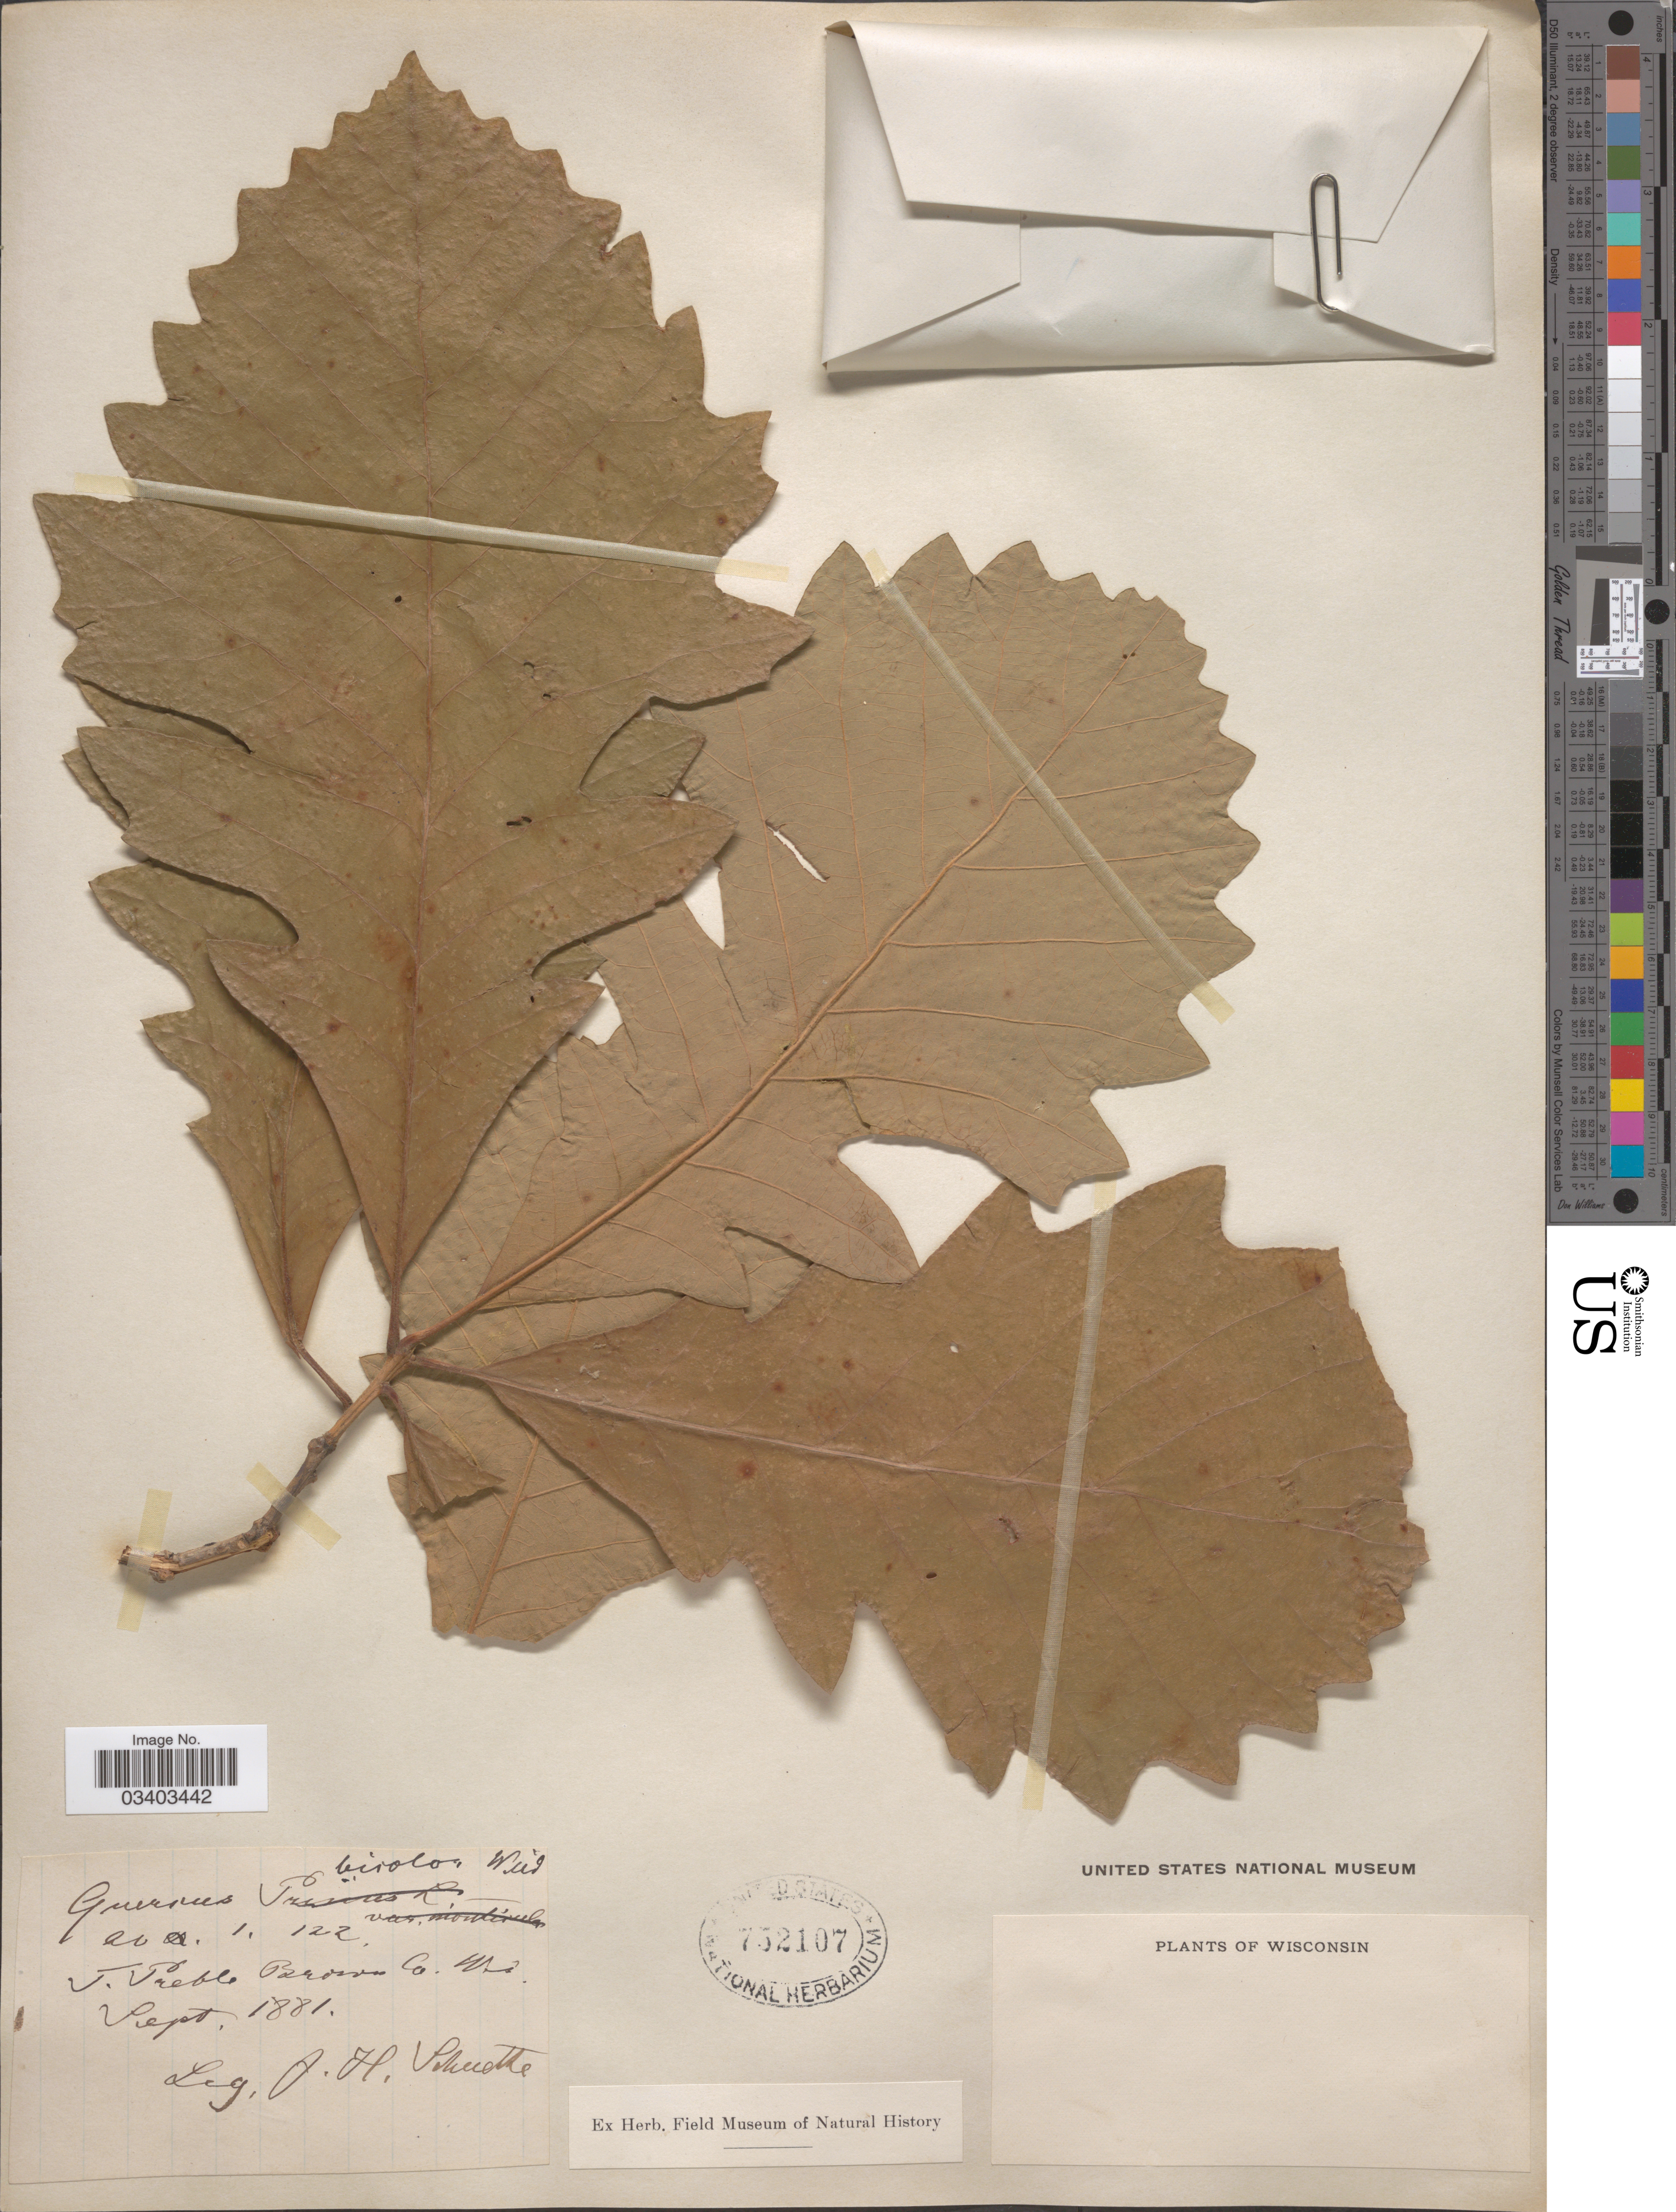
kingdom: Plantae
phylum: Tracheophyta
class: Magnoliopsida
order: Fagales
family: Fagaceae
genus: Quercus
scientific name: Quercus bicolor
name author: Willd.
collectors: J. H. Schuette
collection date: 1881-09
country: United States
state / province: Wisconsin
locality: T. Preble Brown Co.